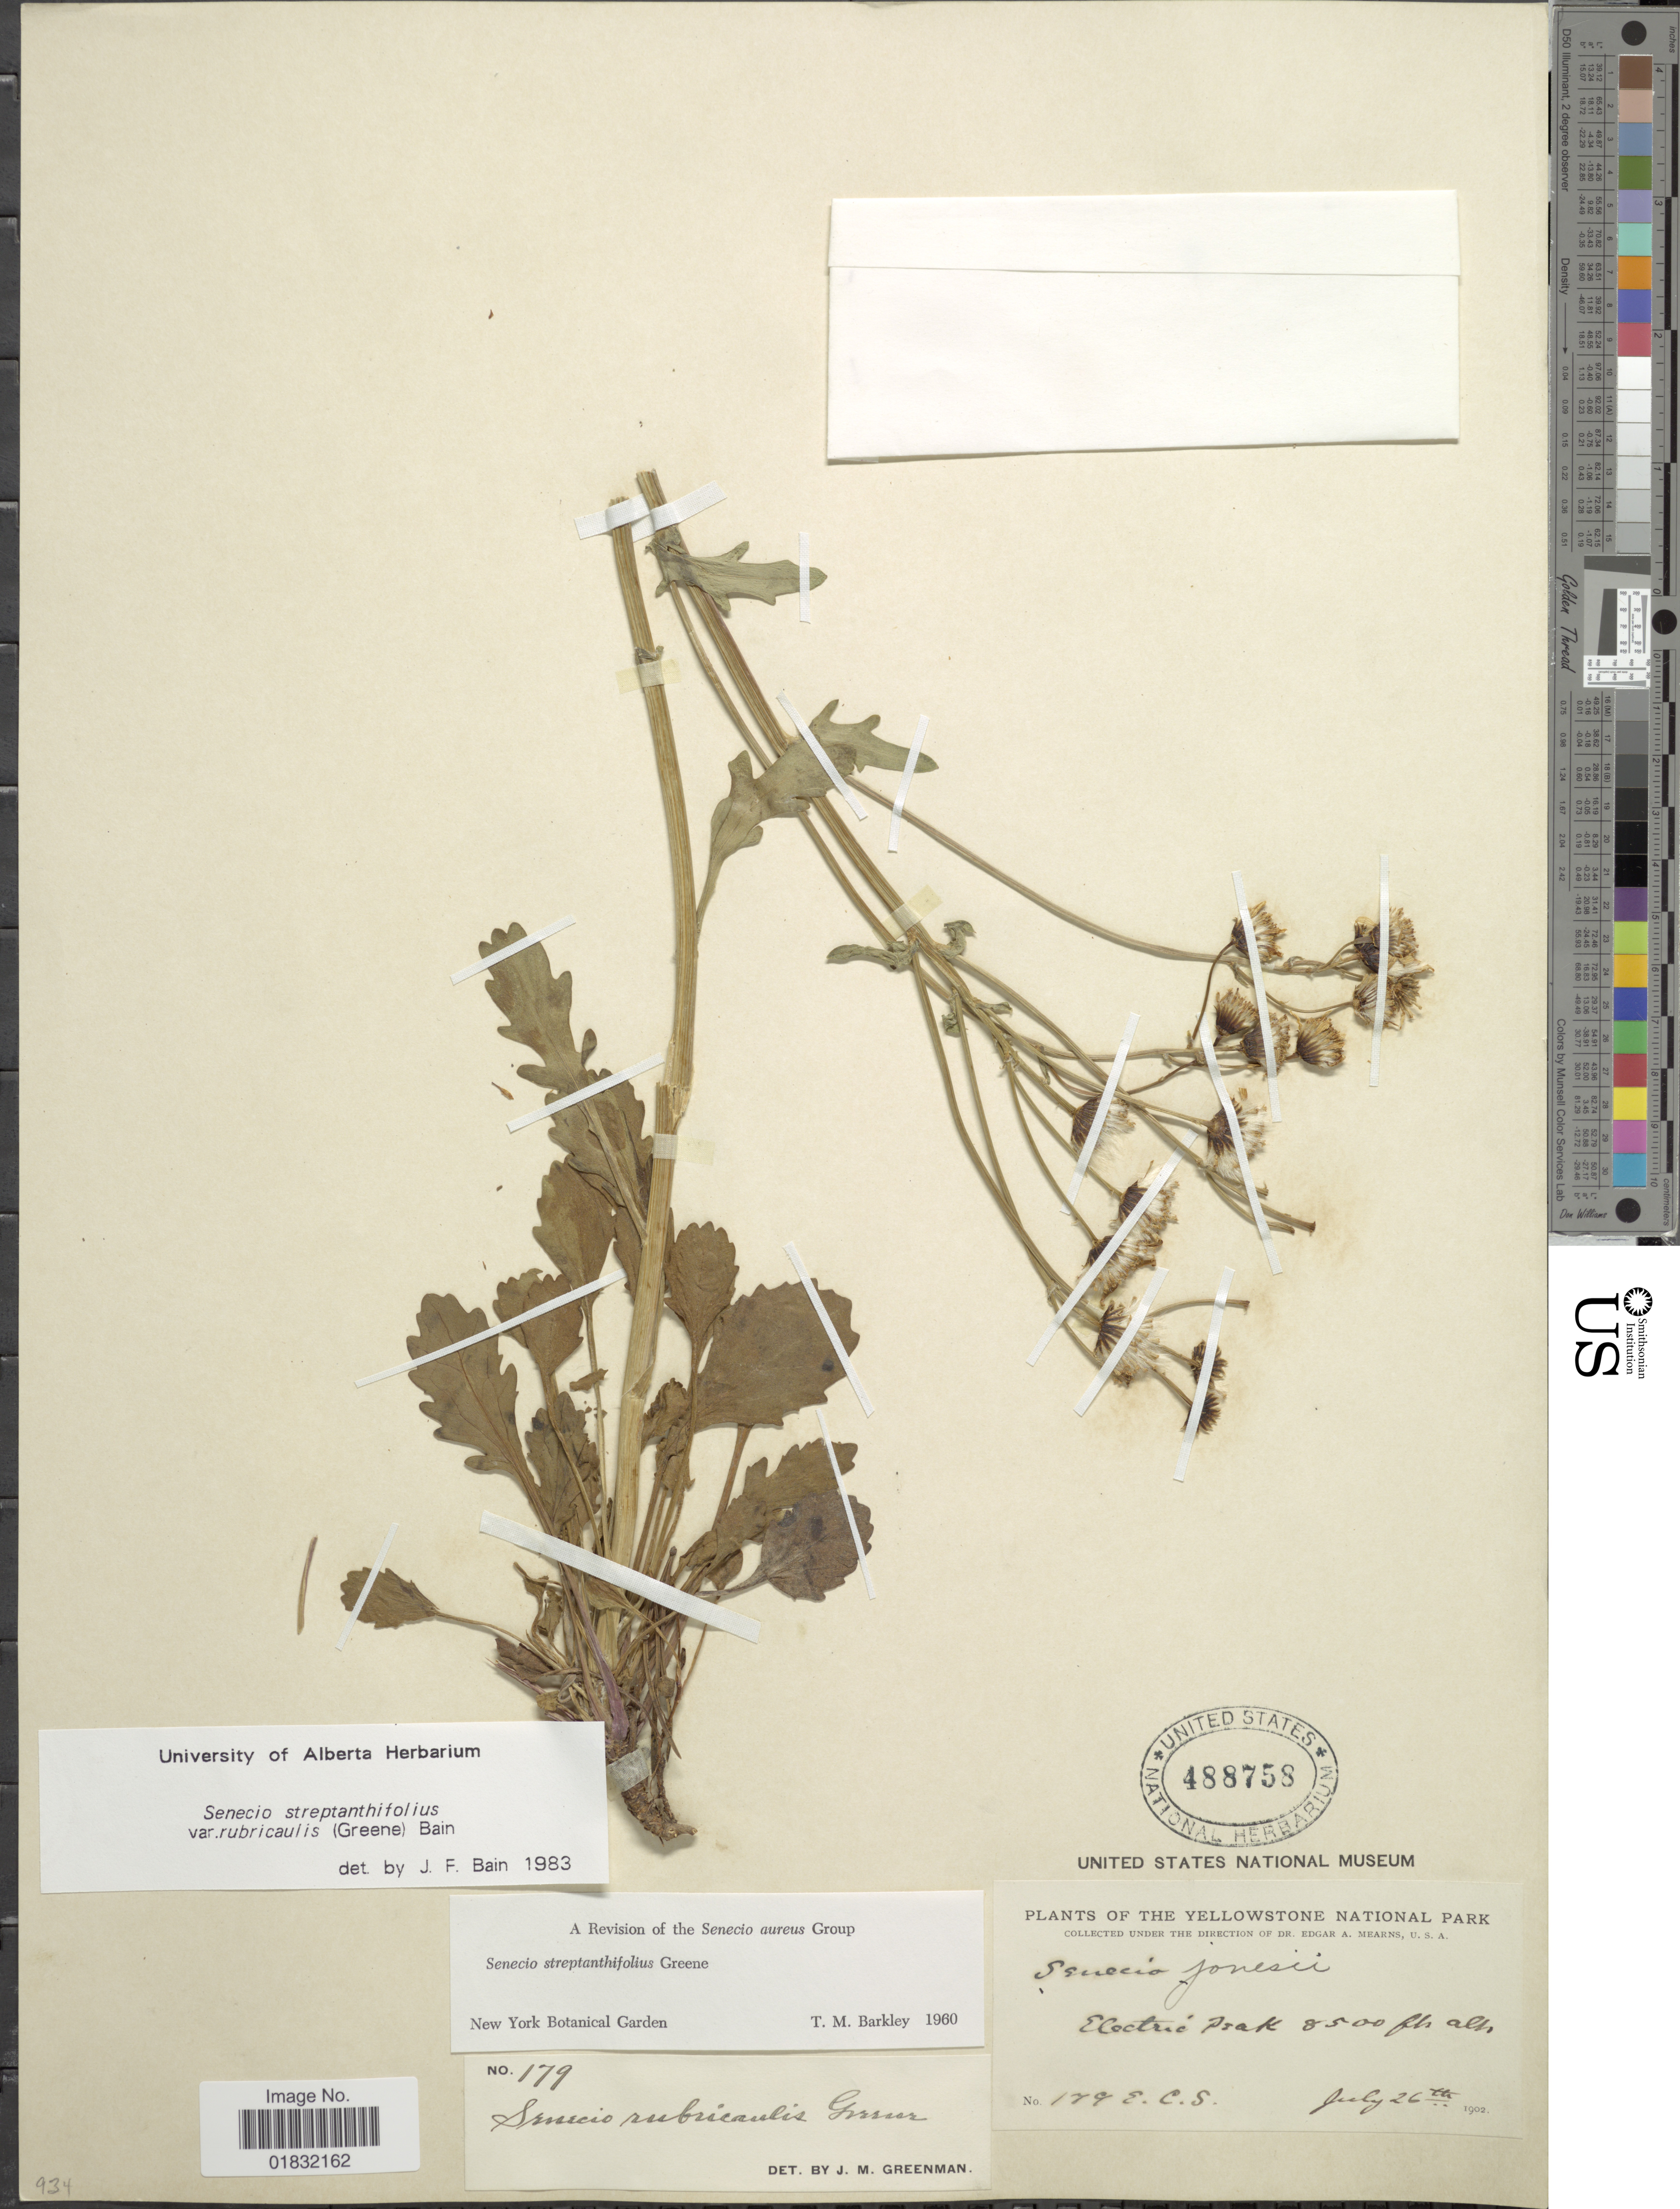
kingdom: Plantae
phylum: Tracheophyta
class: Magnoliopsida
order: Asterales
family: Asteraceae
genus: Packera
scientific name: Packera streptanthifolia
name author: (Greene) W.A. Weber & Á. Löve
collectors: E. C. Smith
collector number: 179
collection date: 1902-07-26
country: United States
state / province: Montana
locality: The Yellowstone National Park, Electric Peak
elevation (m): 2591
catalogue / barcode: US 488758